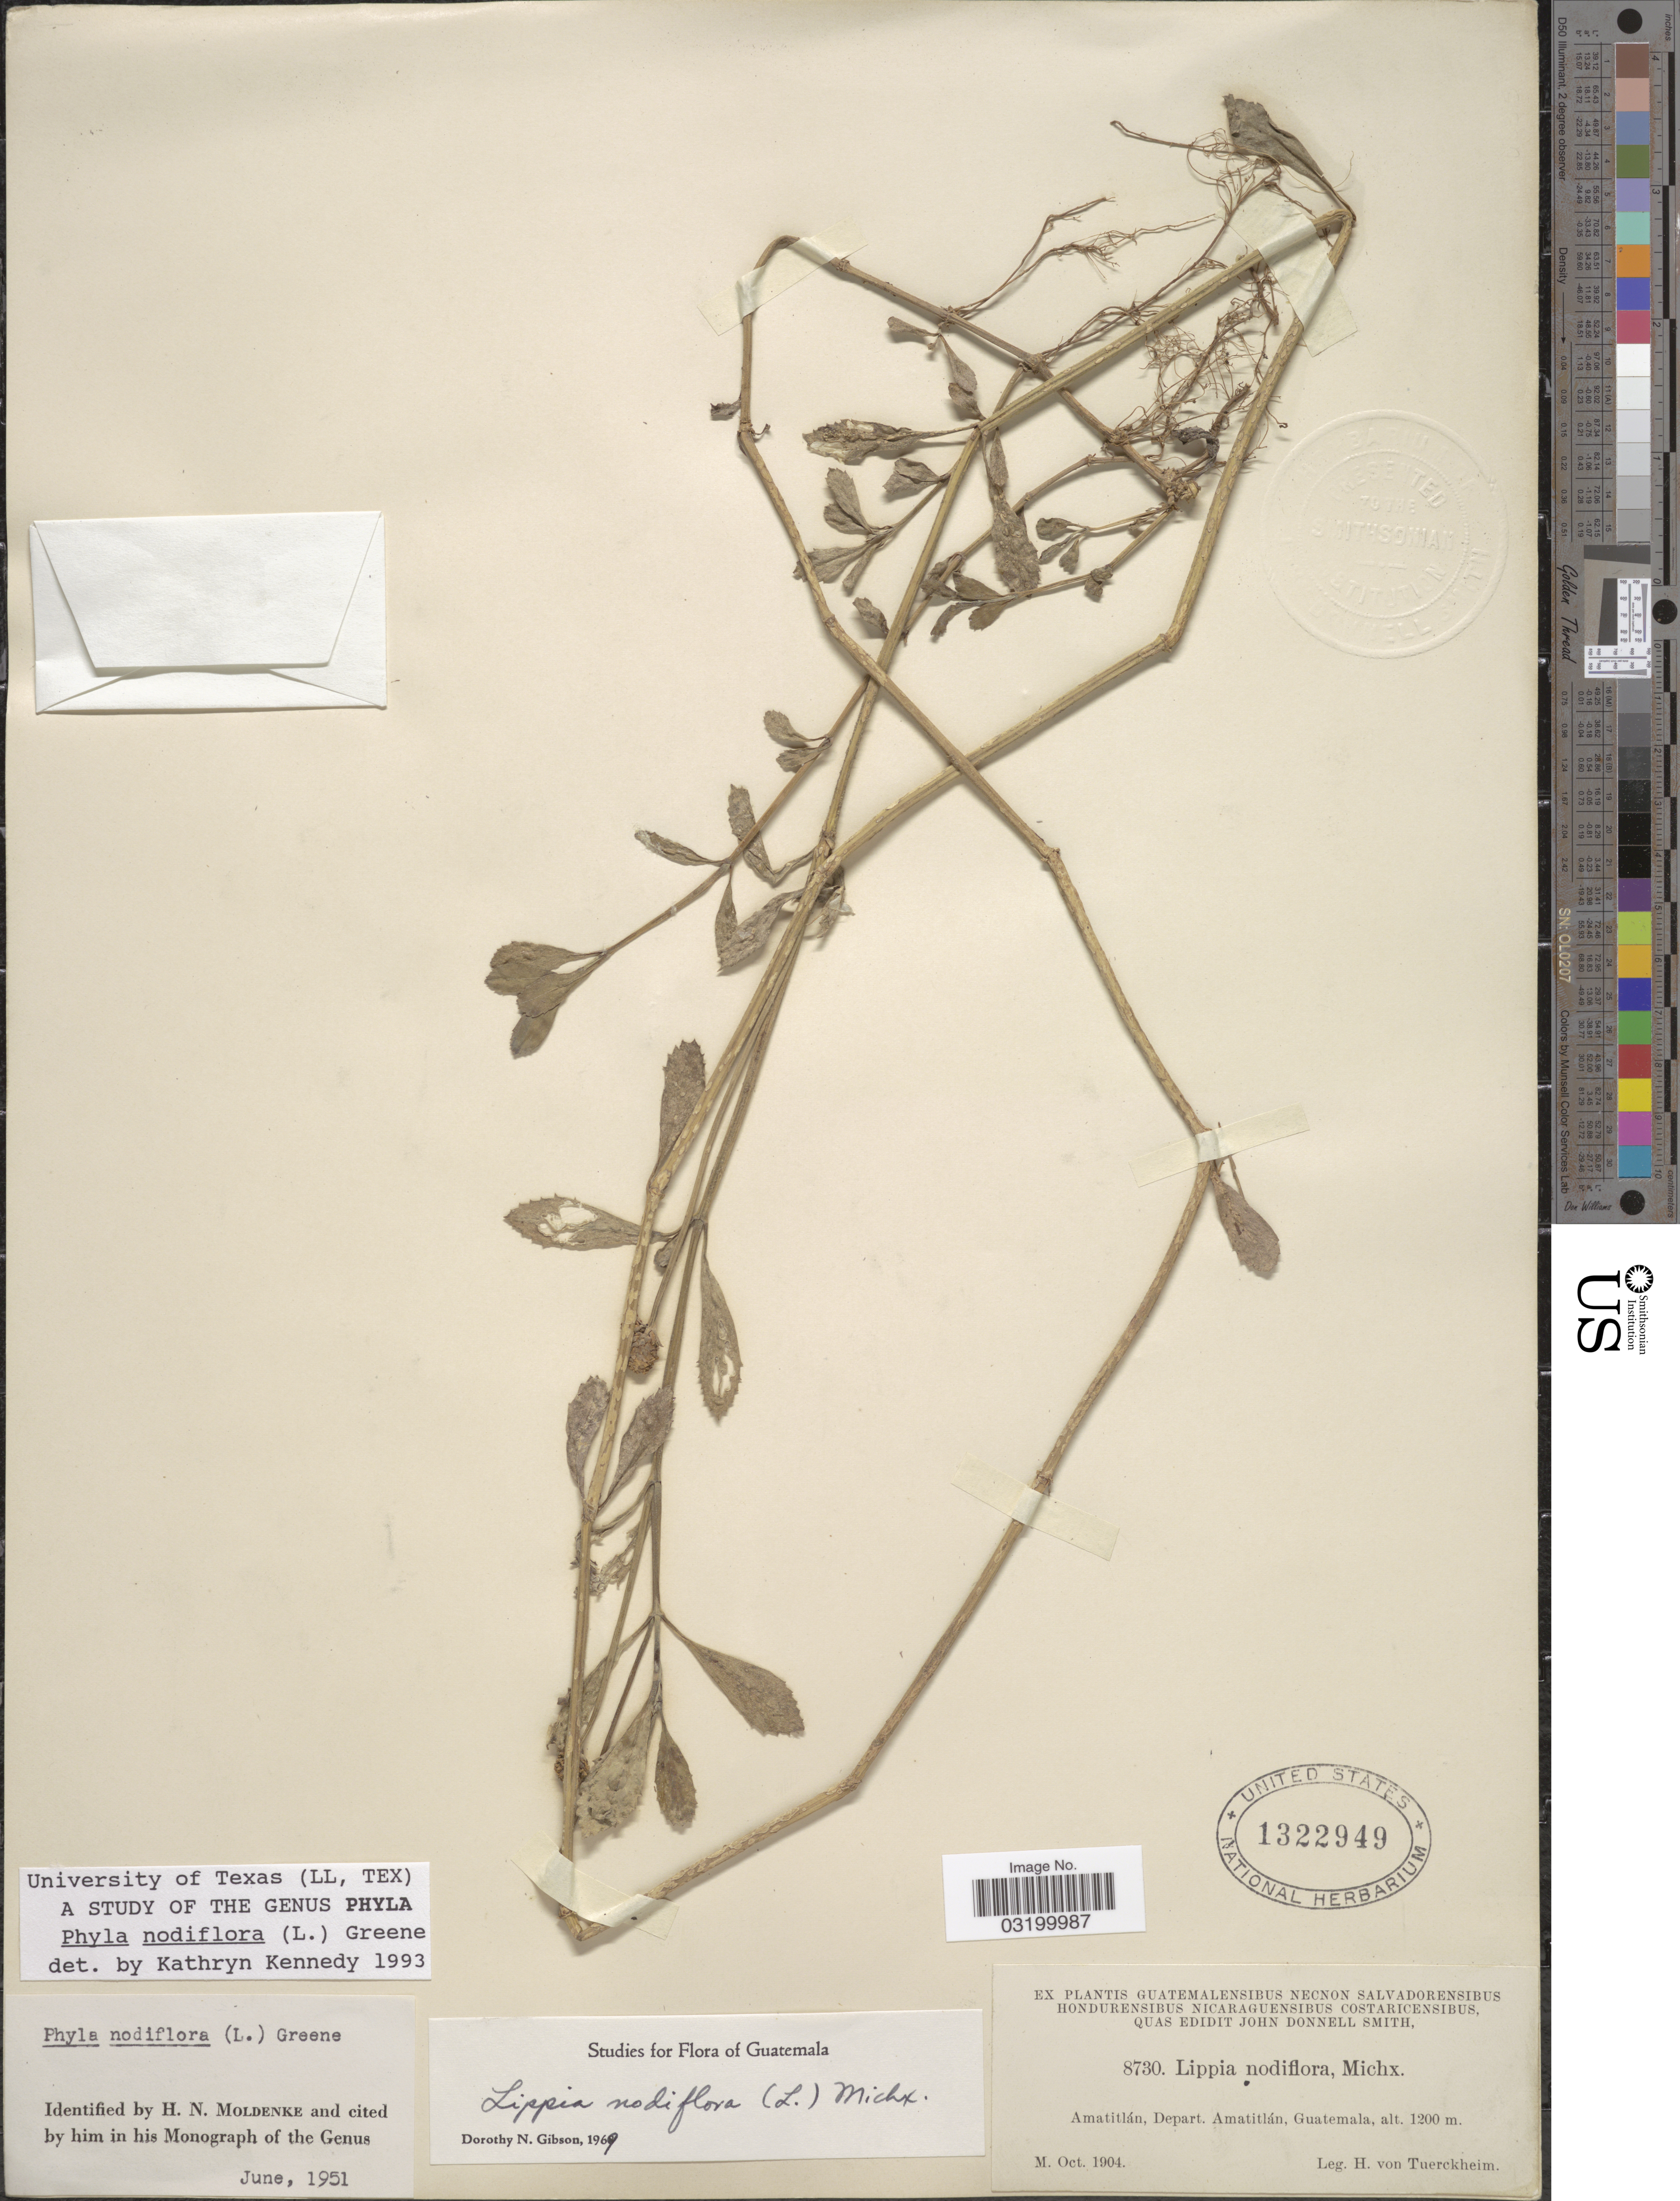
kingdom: Plantae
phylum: Tracheophyta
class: Magnoliopsida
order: Lamiales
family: Verbenaceae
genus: Phyla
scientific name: Phyla nodiflora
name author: (L.) Greene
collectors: H. von Tuerckheim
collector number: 8730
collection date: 1904-10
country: Guatemala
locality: Amatitlán, Depart. Amatitlán.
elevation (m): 1200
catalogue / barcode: US 1322949